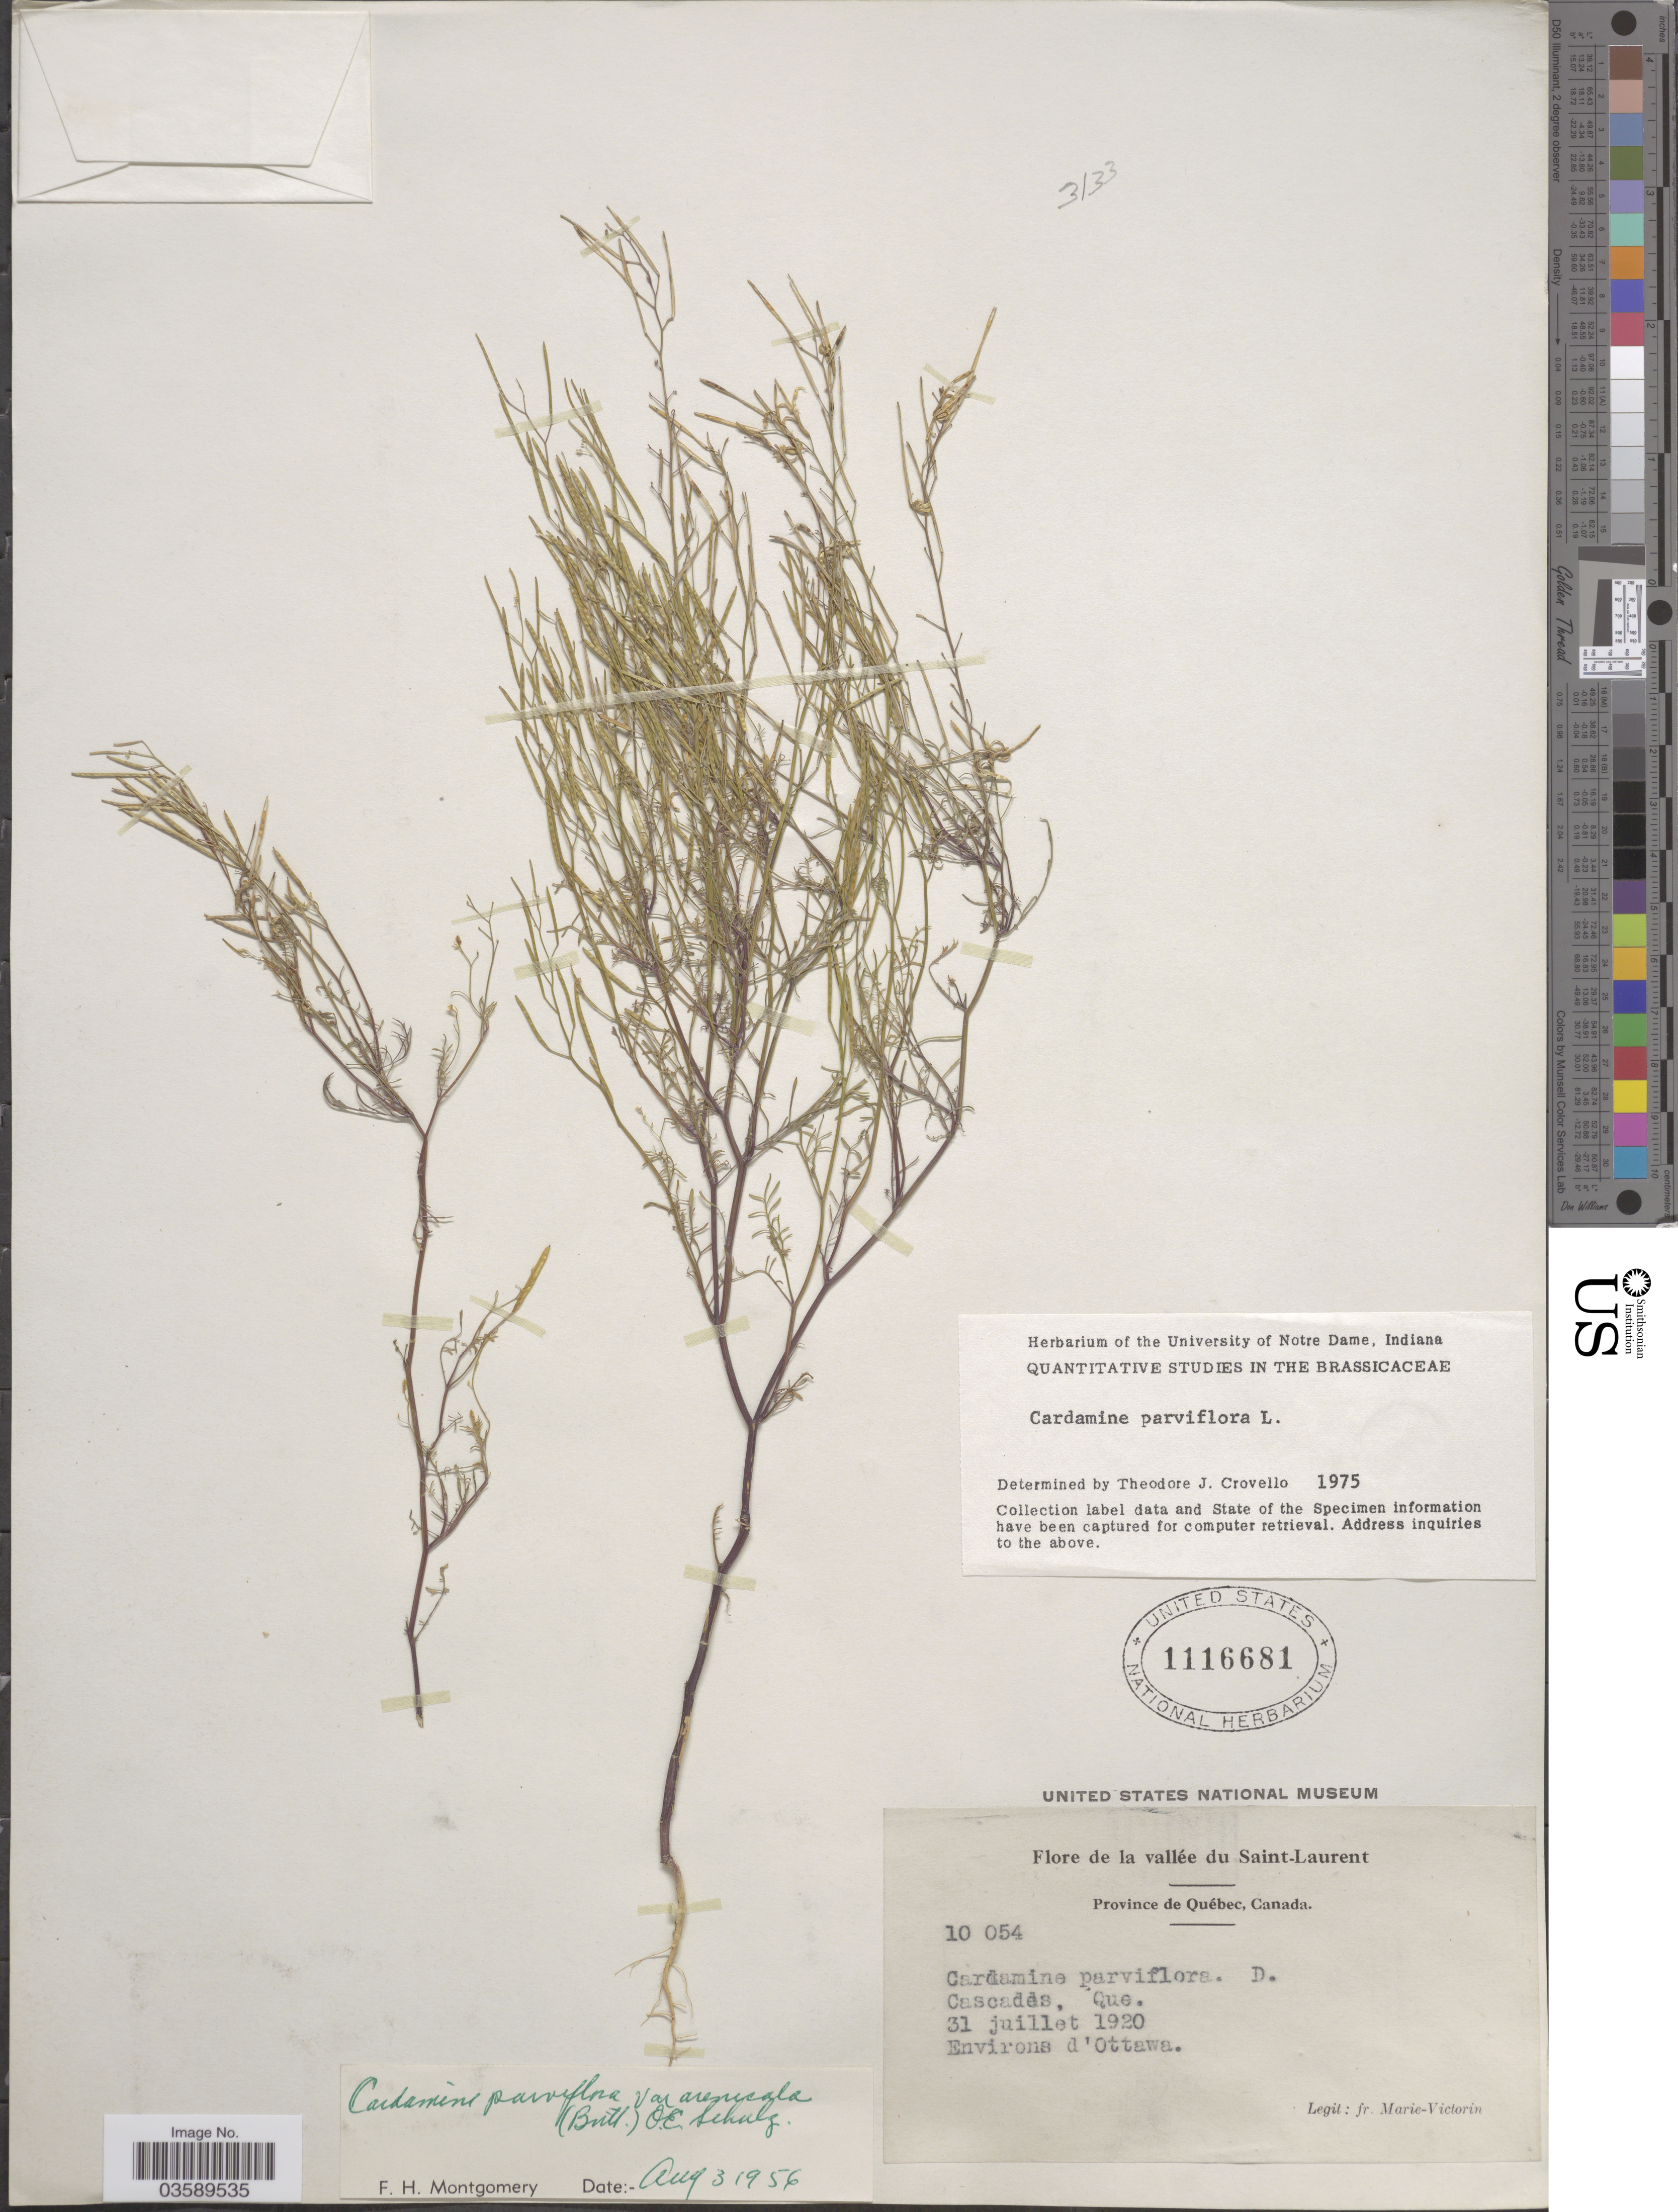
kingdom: Plantae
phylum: Tracheophyta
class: Magnoliopsida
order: Brassicales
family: Brassicaceae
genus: Cardamine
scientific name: Cardamine parviflora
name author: L.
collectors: F. Marie-Victorin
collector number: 10054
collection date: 1920-07-31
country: Canada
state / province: Quebec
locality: Vallée du Saint-Laurent. Cascades. Environs d 'Ottawa.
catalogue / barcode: US 1116681